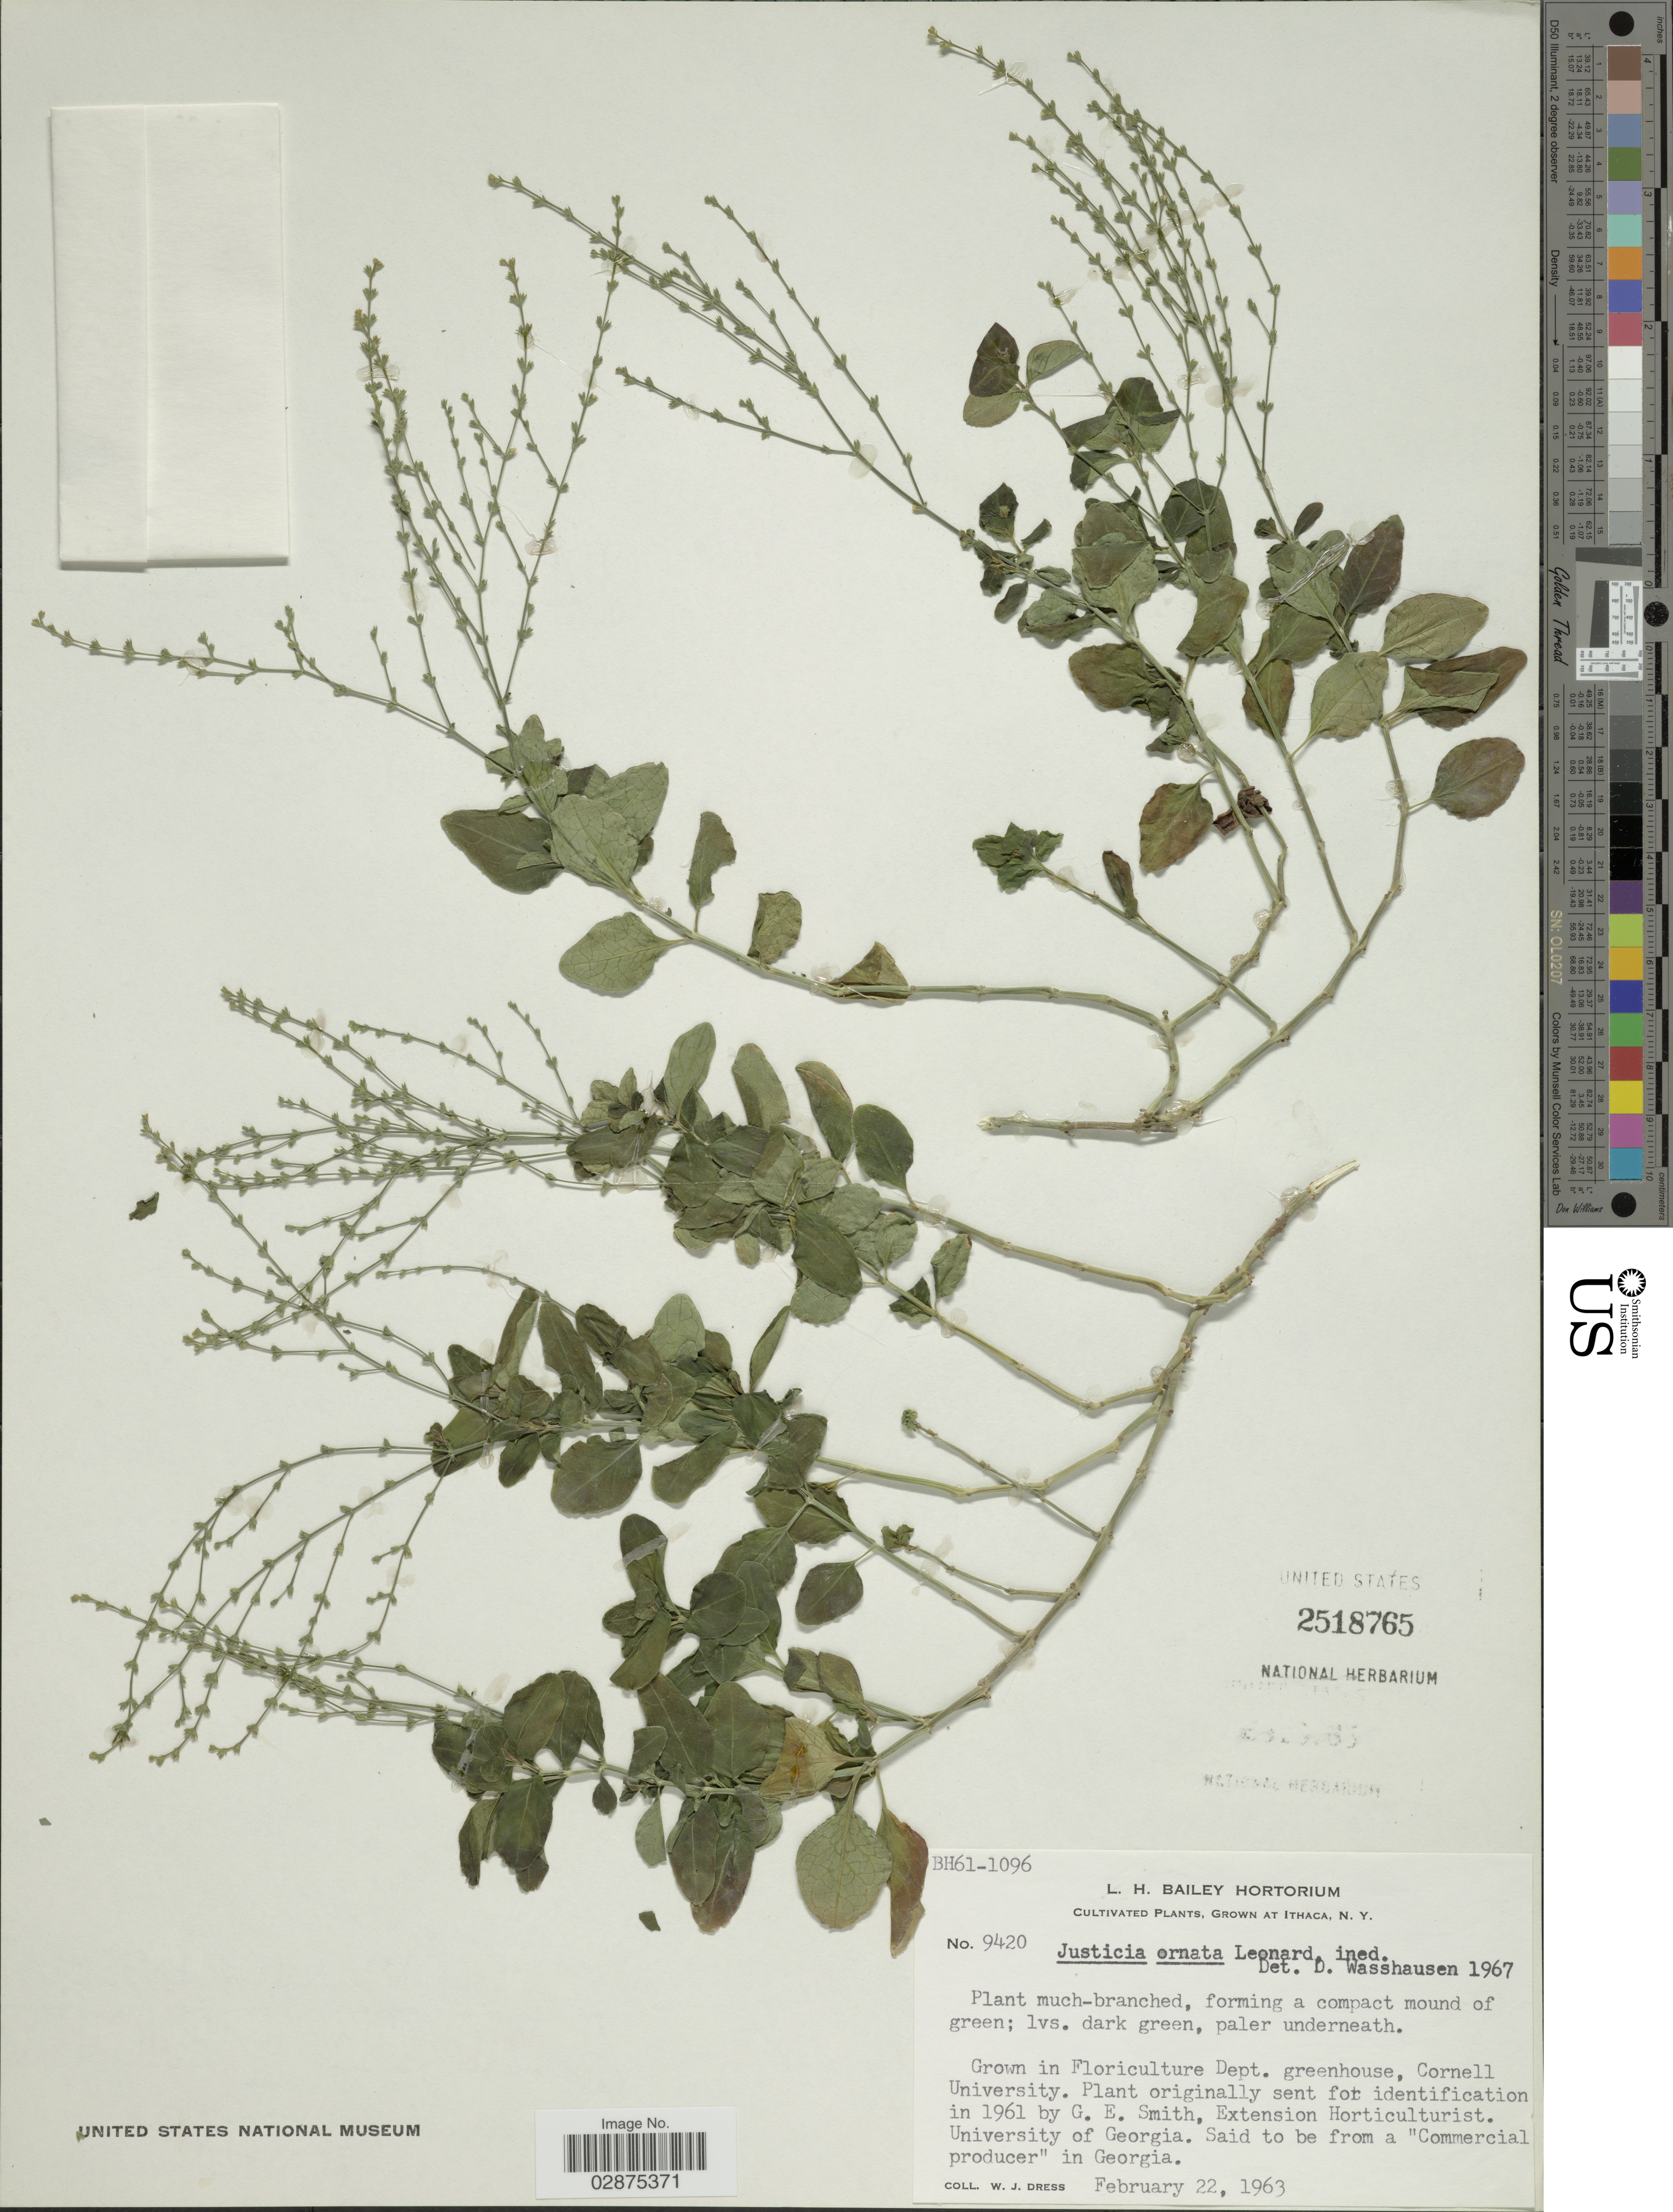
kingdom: Plantae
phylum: Tracheophyta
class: Magnoliopsida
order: Lamiales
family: Acanthaceae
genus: Justicia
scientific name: Justicia ornata Leonard sp. nov. ined.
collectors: W. Dress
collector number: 9420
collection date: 1963-02-22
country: United States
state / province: Georgia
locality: Grown at Ithaca, N.Y. Grown in Floriculture Dept. greenhouse, Cornell University.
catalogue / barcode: US 2518765